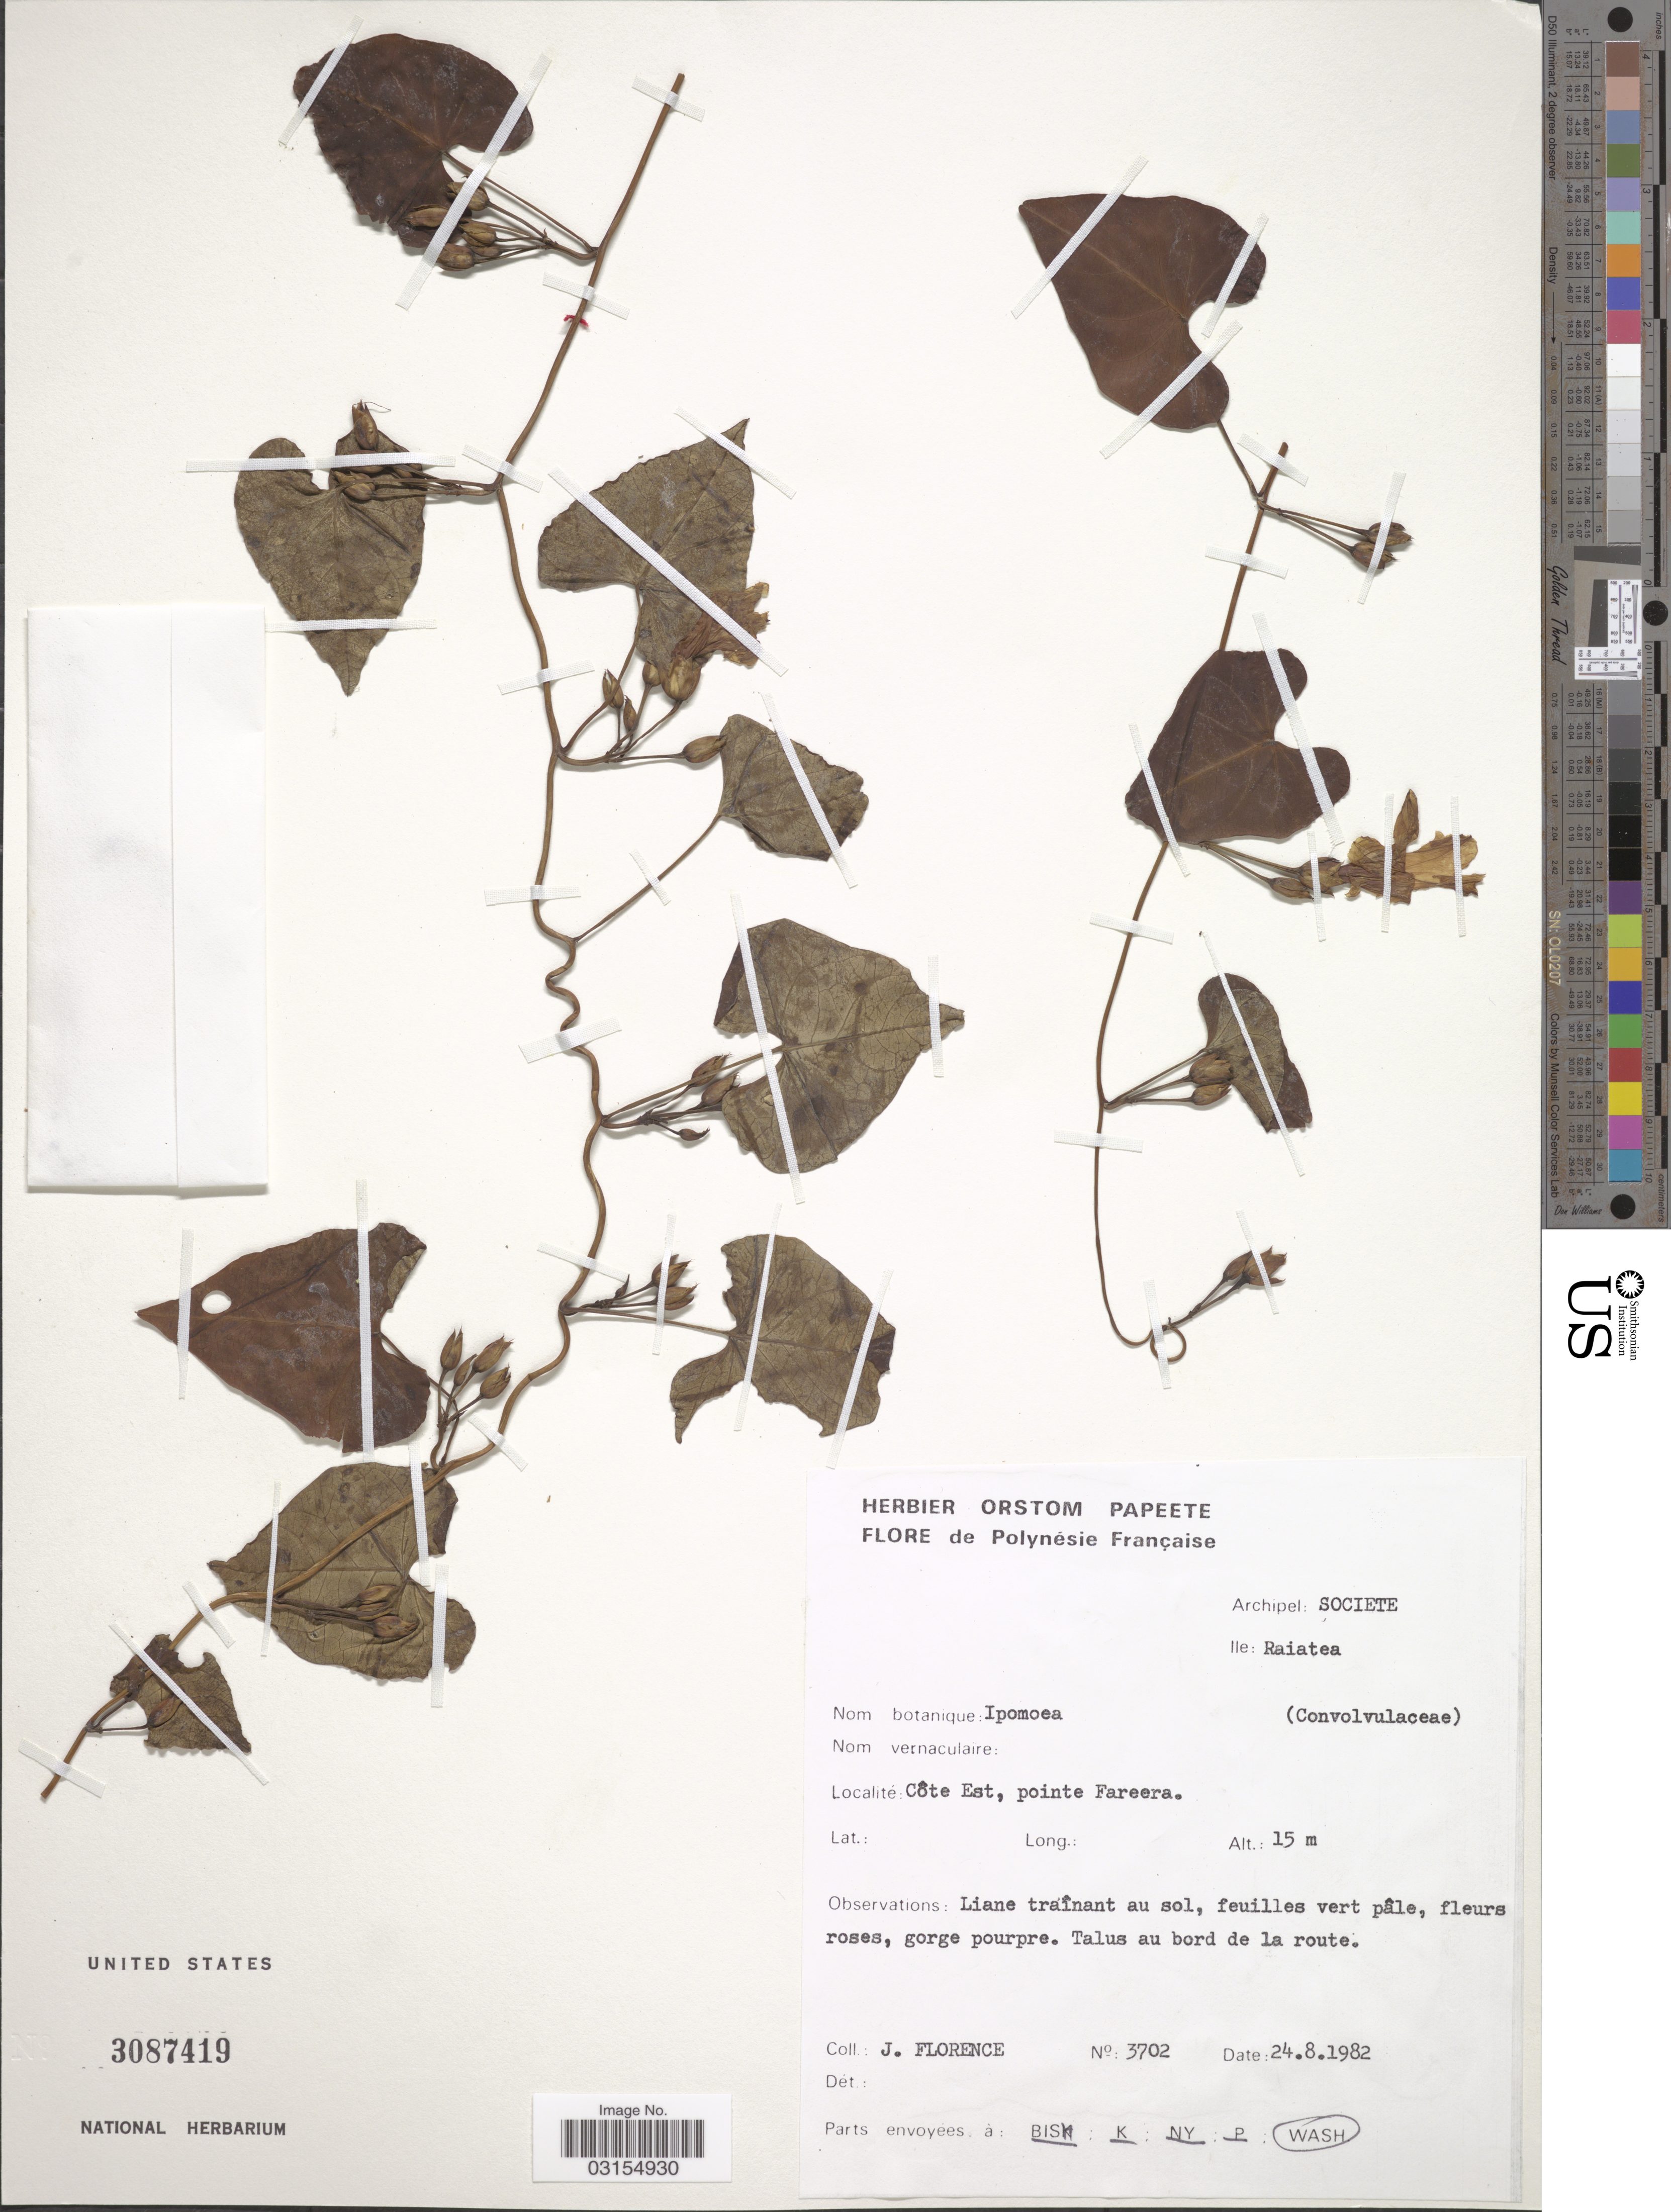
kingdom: Plantae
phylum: Tracheophyta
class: Magnoliopsida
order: Solanales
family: Convolvulaceae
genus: Ipomoea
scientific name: Ipomoea littoralis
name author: Blume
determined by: Staples, G. W.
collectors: J. Florence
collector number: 3702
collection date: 1982-08-24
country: French Polynesia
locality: Polynésie Française. Archipel: Societe, Ile: Raiatea. Côte Est, pointe Fareera.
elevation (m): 15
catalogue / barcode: US 3087419